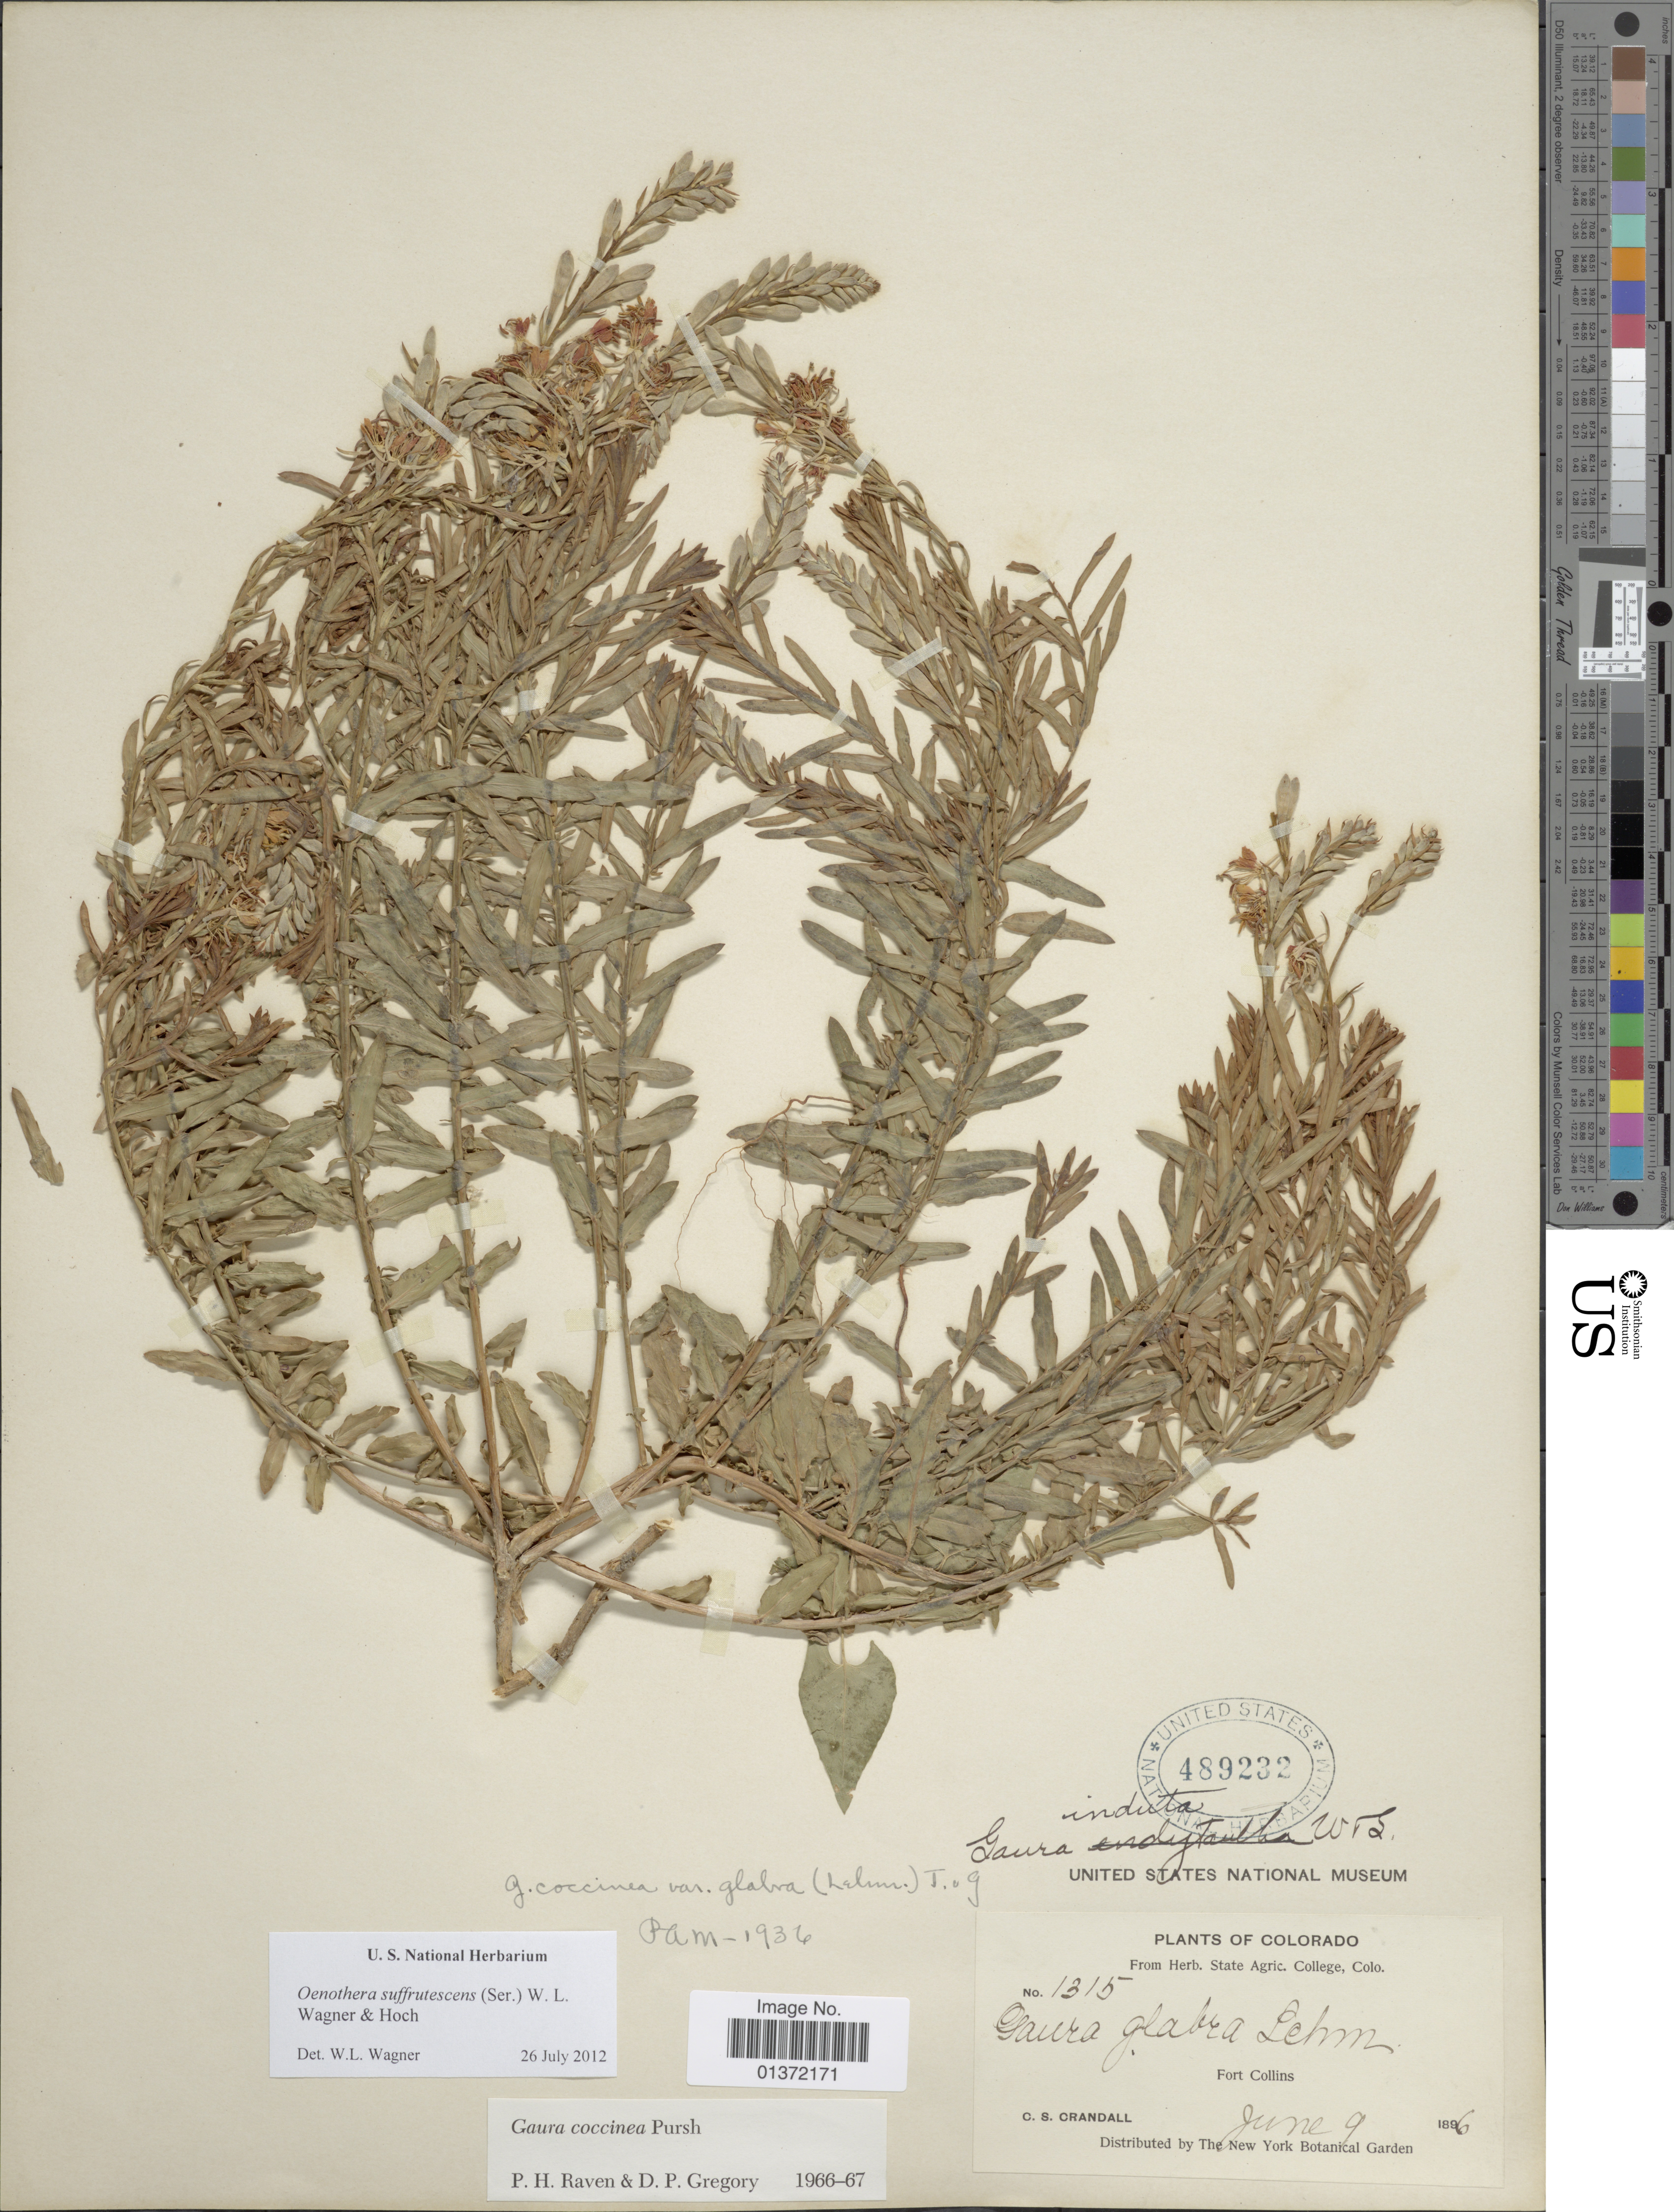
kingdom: Plantae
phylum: Tracheophyta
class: Magnoliopsida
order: Myrtales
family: Onagraceae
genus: Oenothera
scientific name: Oenothera suffrutescens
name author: (Ser.) W.L. Wagner & Hoch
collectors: C. Crandall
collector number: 1315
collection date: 1896-06-09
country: United States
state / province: Colorado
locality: Fort Collins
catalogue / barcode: US 489232